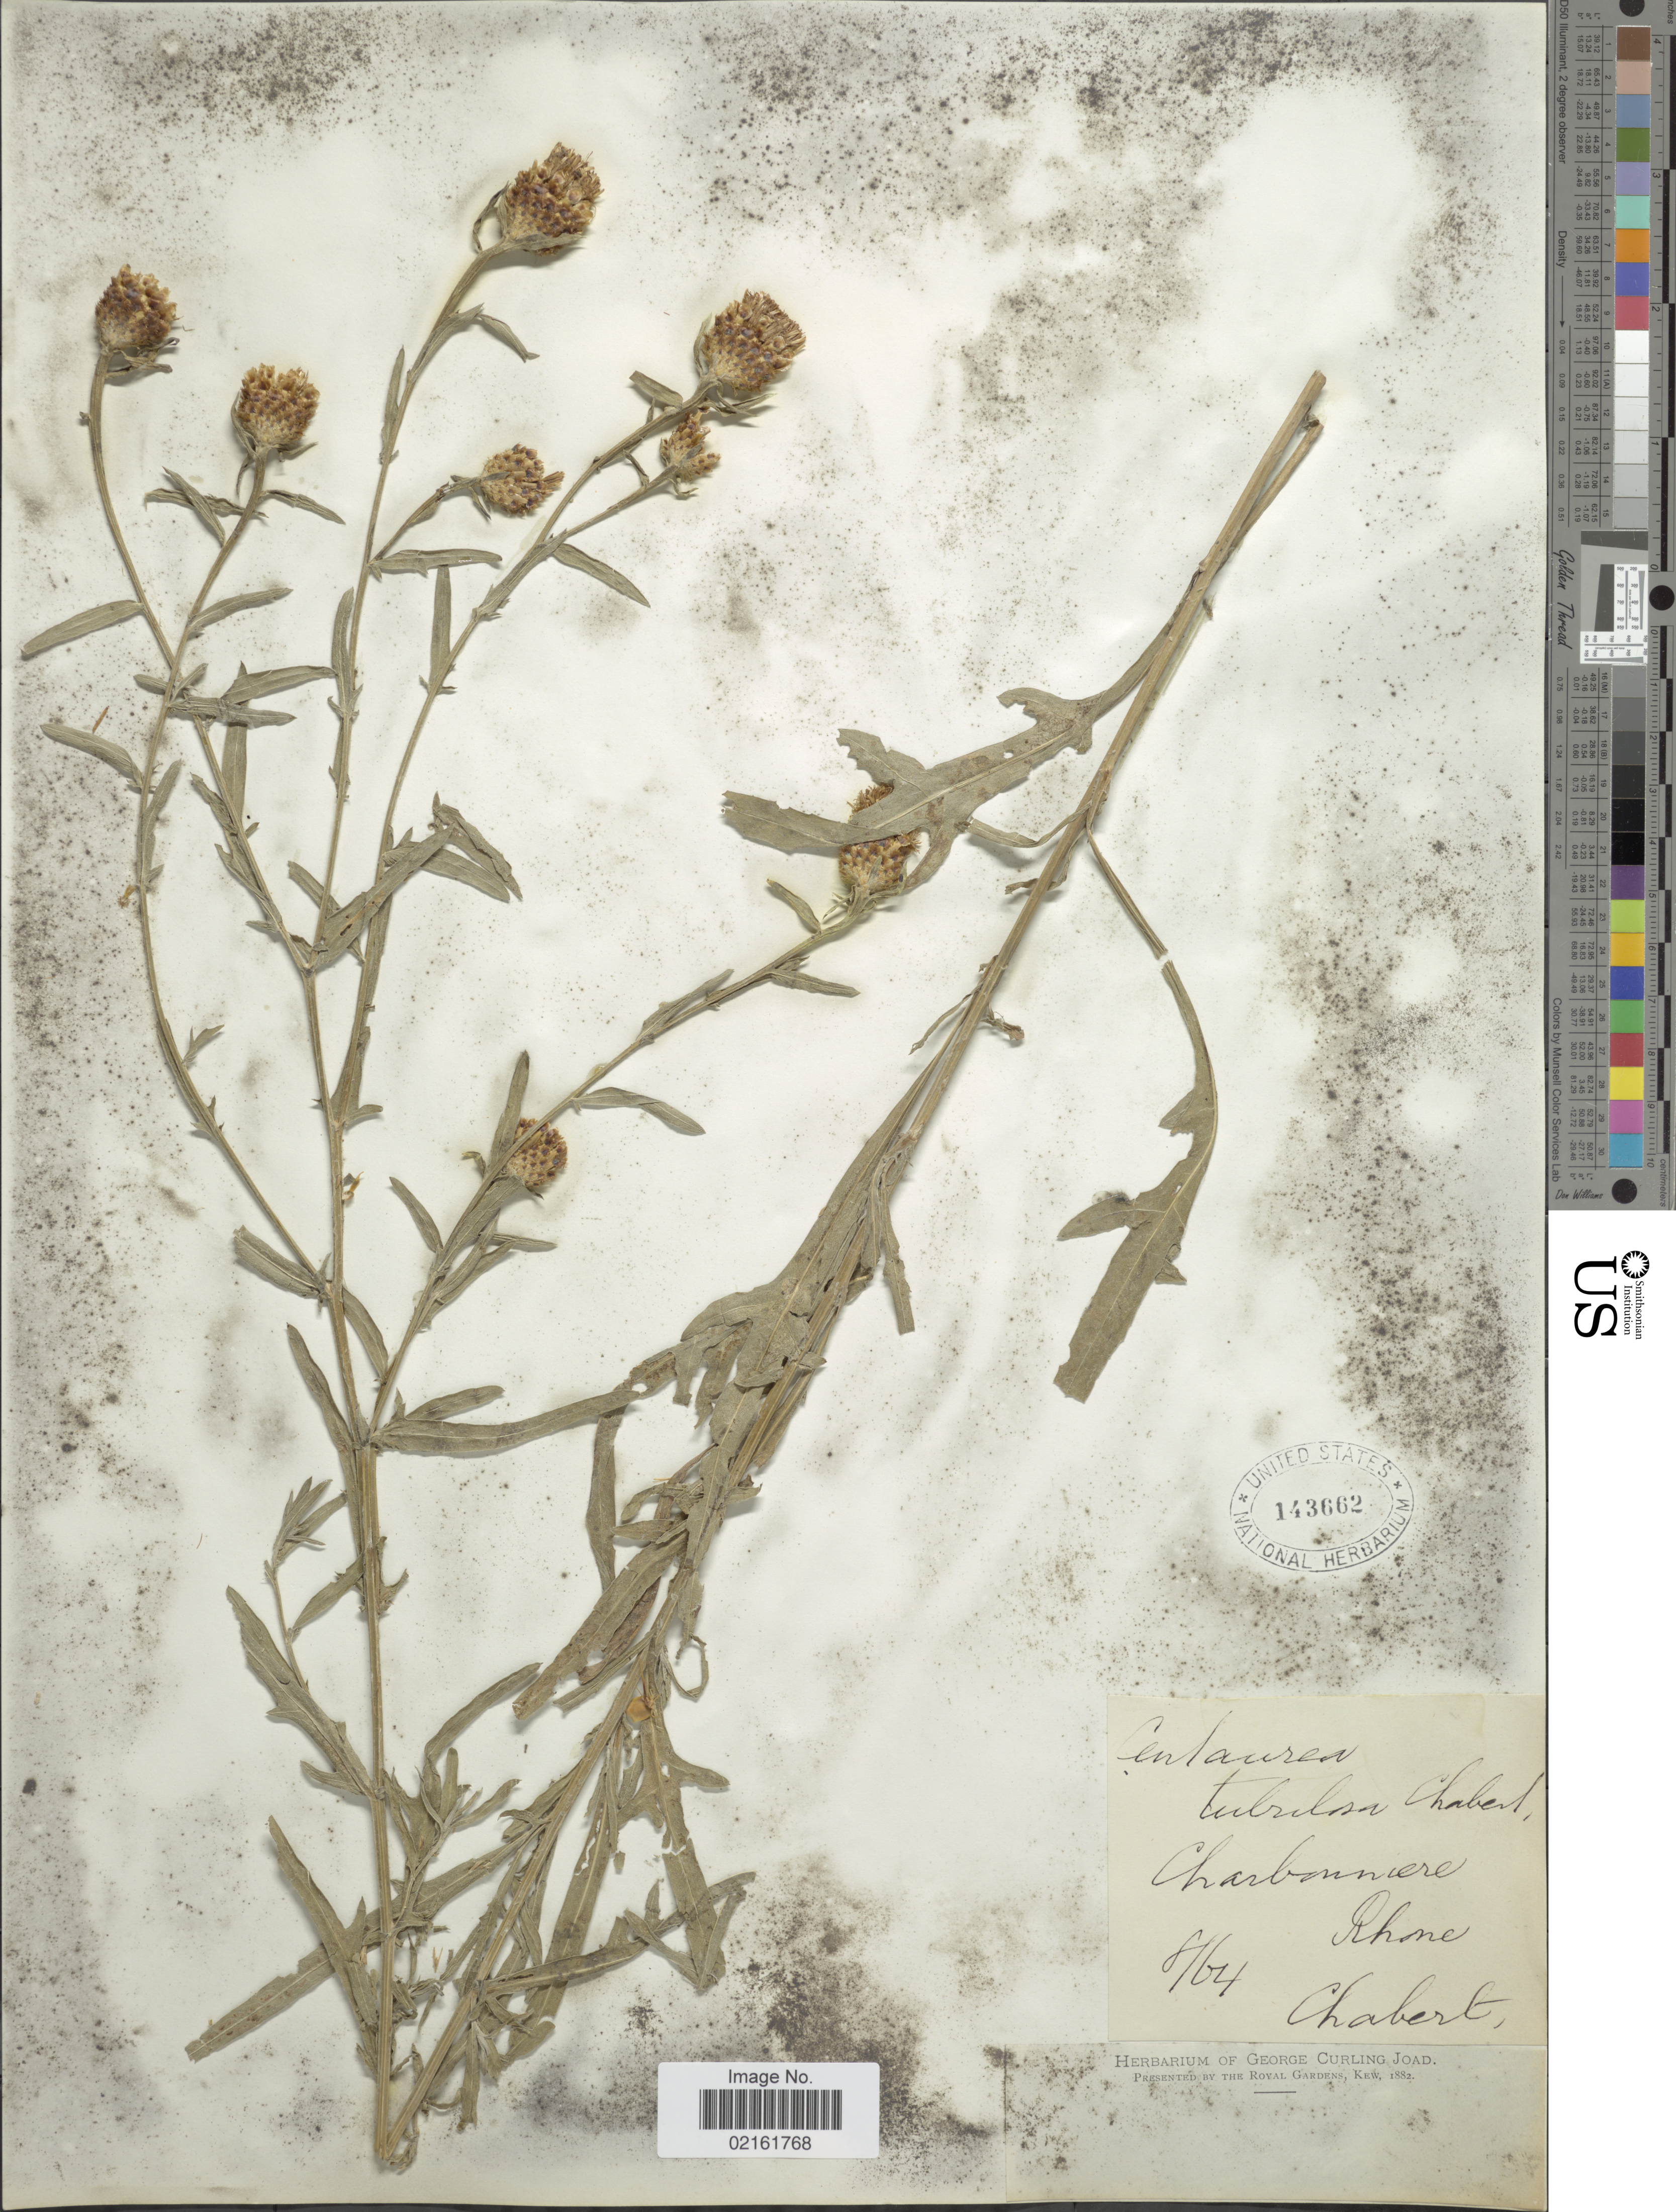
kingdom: Plantae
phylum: Tracheophyta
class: Magnoliopsida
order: Asterales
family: Asteraceae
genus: Centaurea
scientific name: Centaurea nigrescens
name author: L.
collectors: Chabert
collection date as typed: Transcribed d/m/y: /8/64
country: France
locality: Charbonniere. Rhone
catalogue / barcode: US 143662